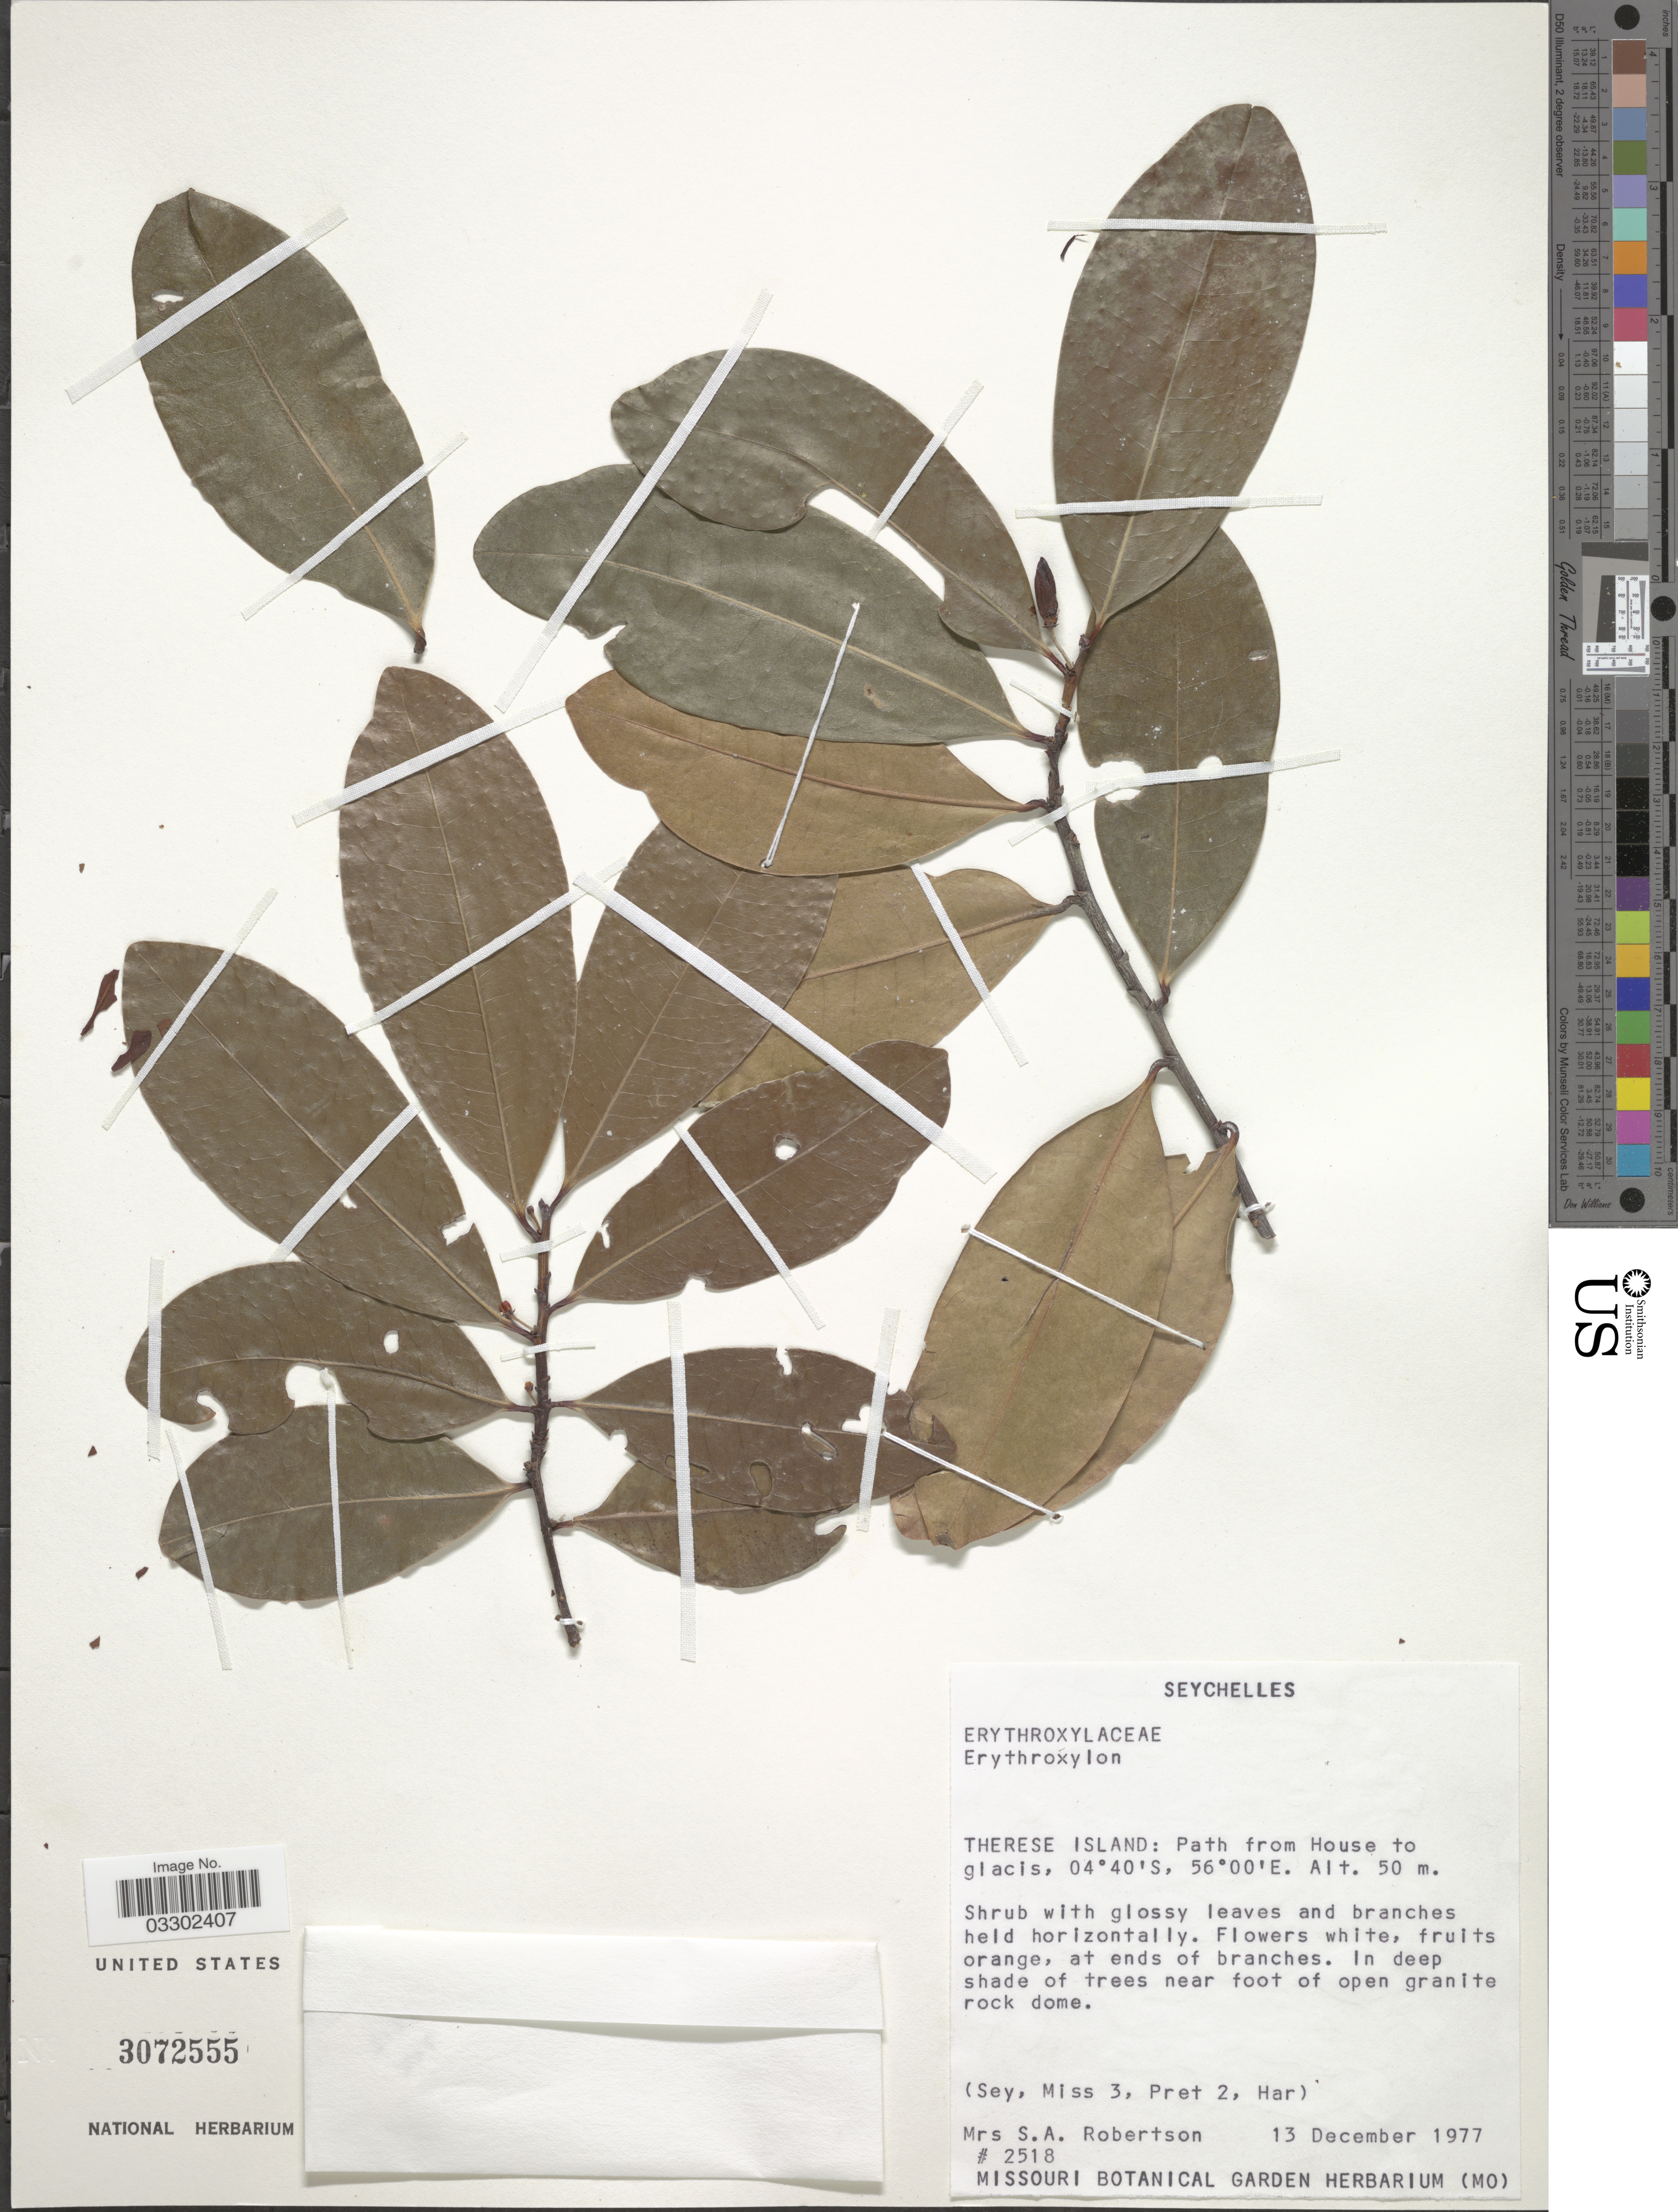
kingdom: Plantae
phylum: Tracheophyta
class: Magnoliopsida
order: Malpighiales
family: Erythroxylaceae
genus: Erythroxylum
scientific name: Erythroxylum sp.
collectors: S. Robertson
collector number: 2518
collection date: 1977-12-13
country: Seychelles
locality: Therese Island: Path from House to glacis.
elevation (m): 50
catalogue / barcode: US 3072555